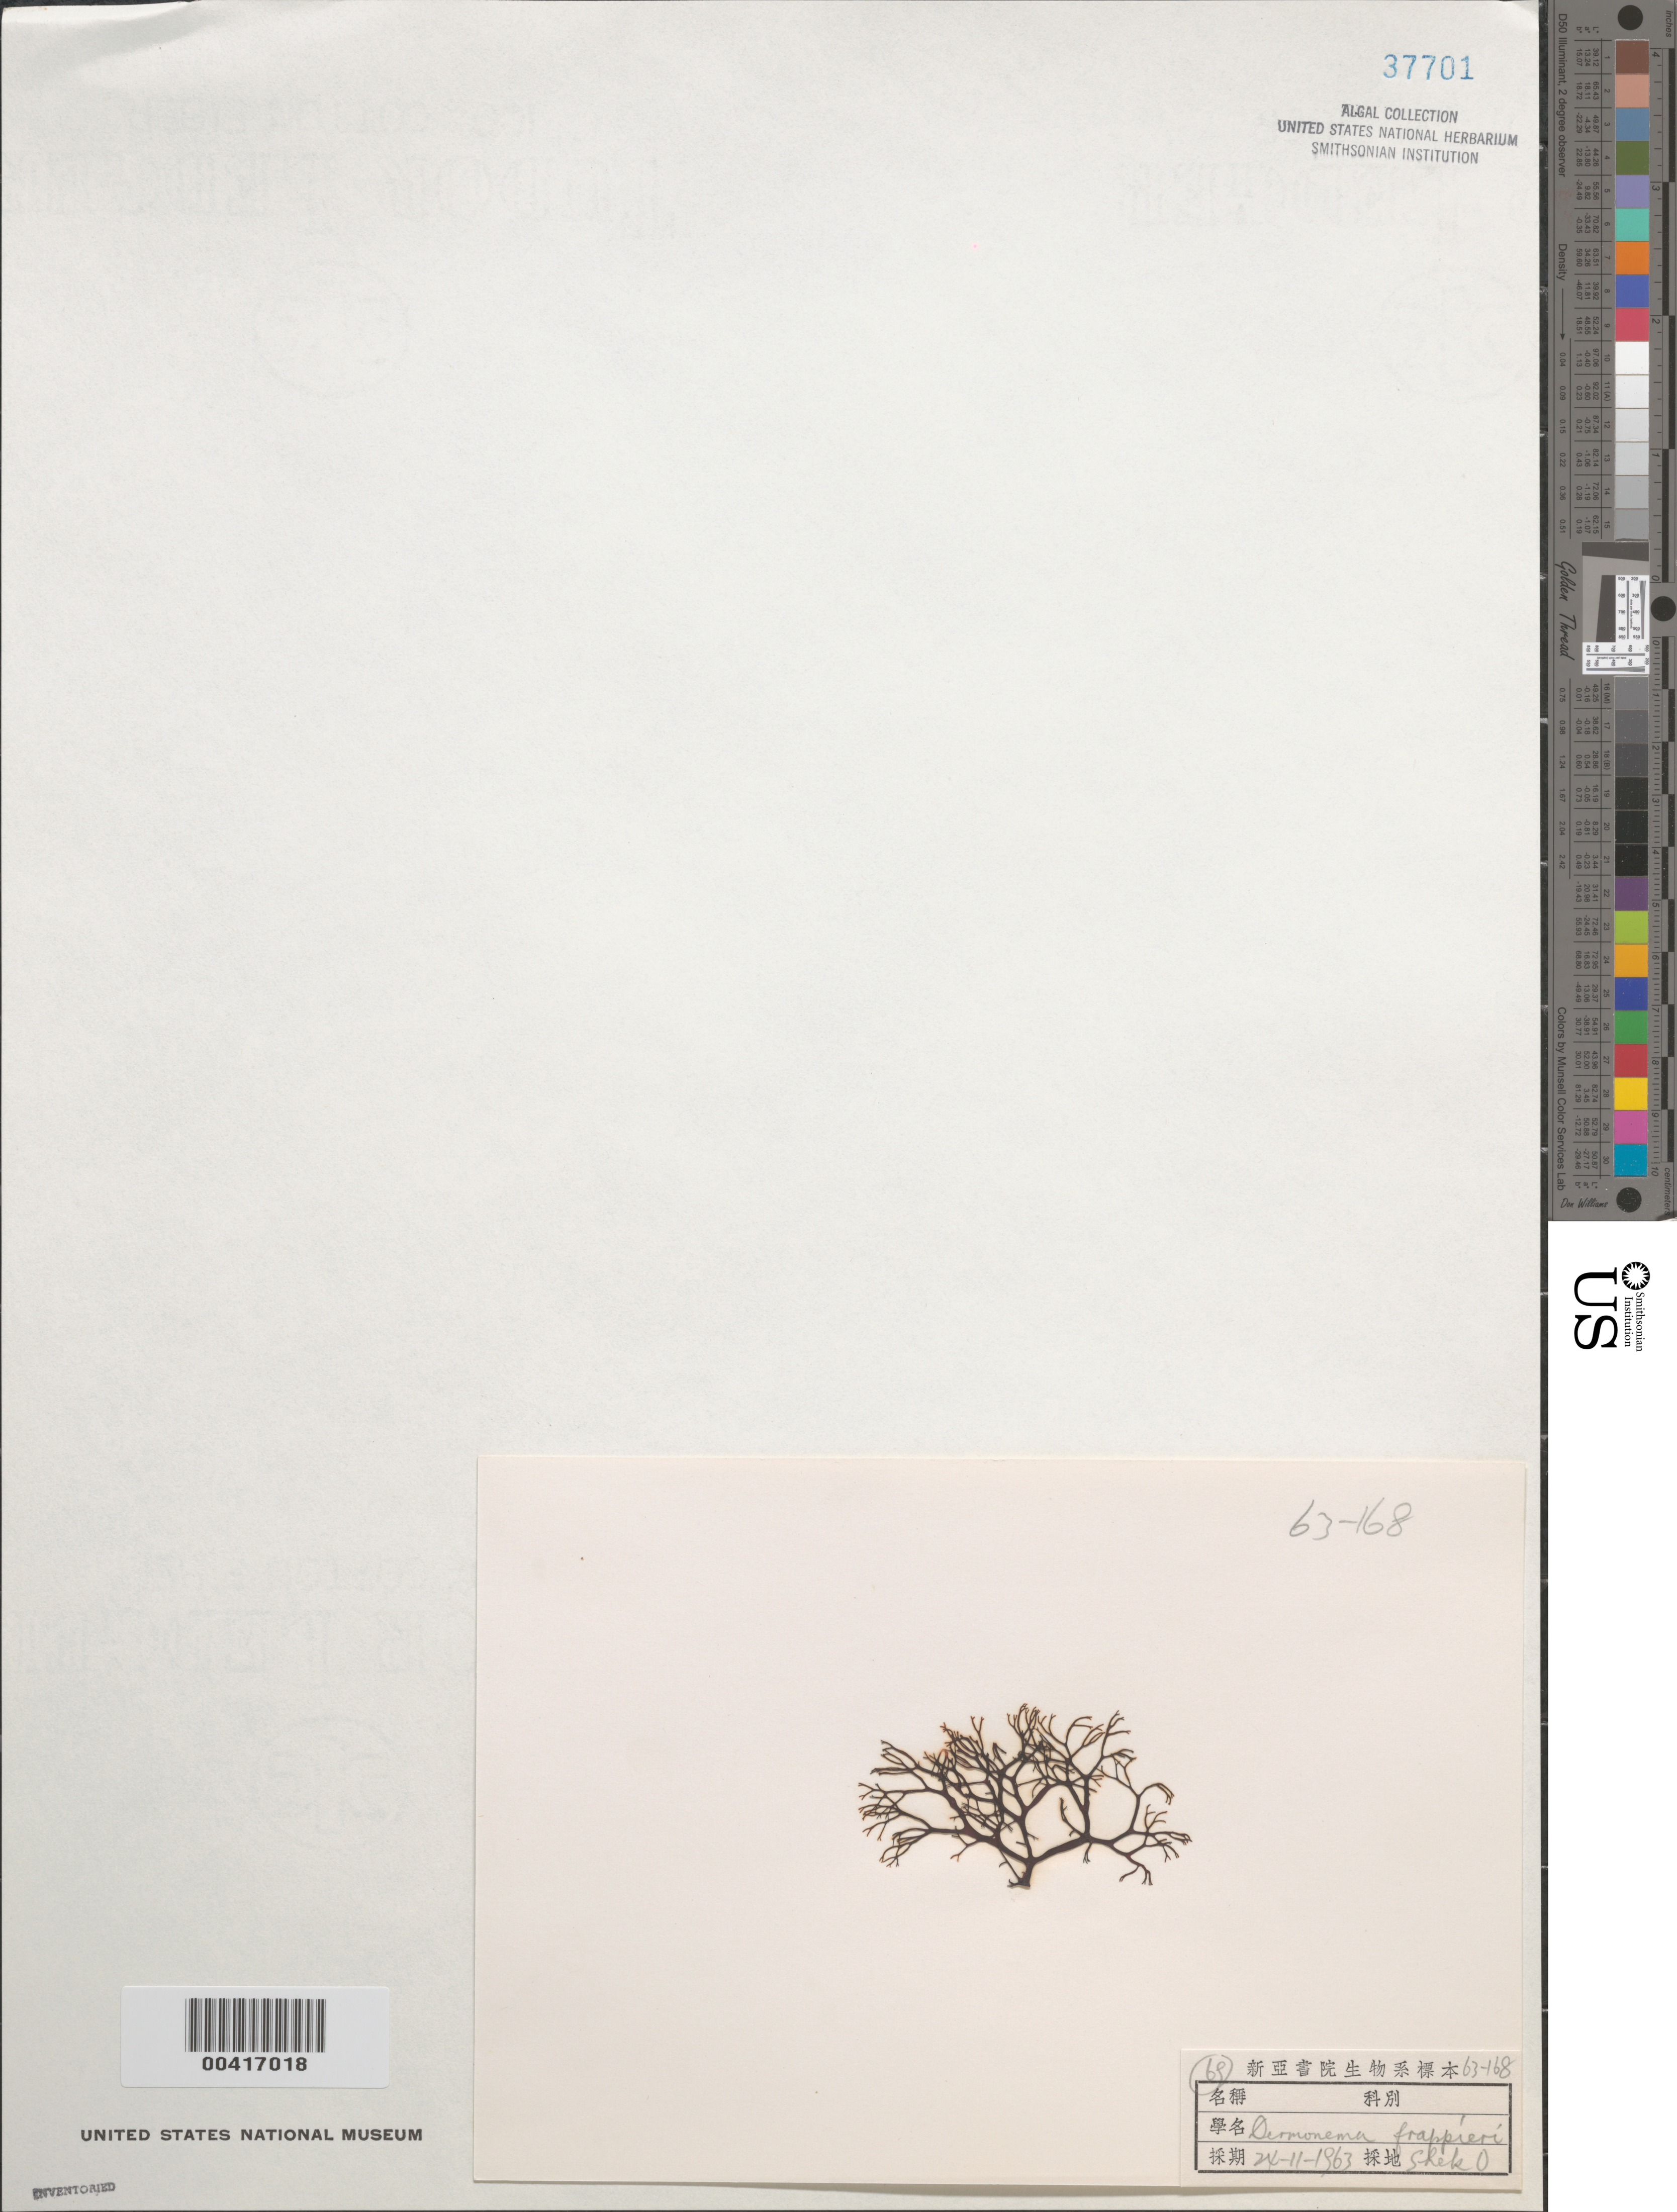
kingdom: Plantae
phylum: Rhodophyta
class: Florideophyceae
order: Nemaliales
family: Liagoraceae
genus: Dermonema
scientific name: Dermonema virens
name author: (J. Agardh) Pedroche & Ávila Ortíz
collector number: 63-168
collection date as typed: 24 Nov 1963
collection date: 1963-11-24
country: China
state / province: Hong Kong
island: Hong Kong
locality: Shek O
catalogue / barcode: US 37701